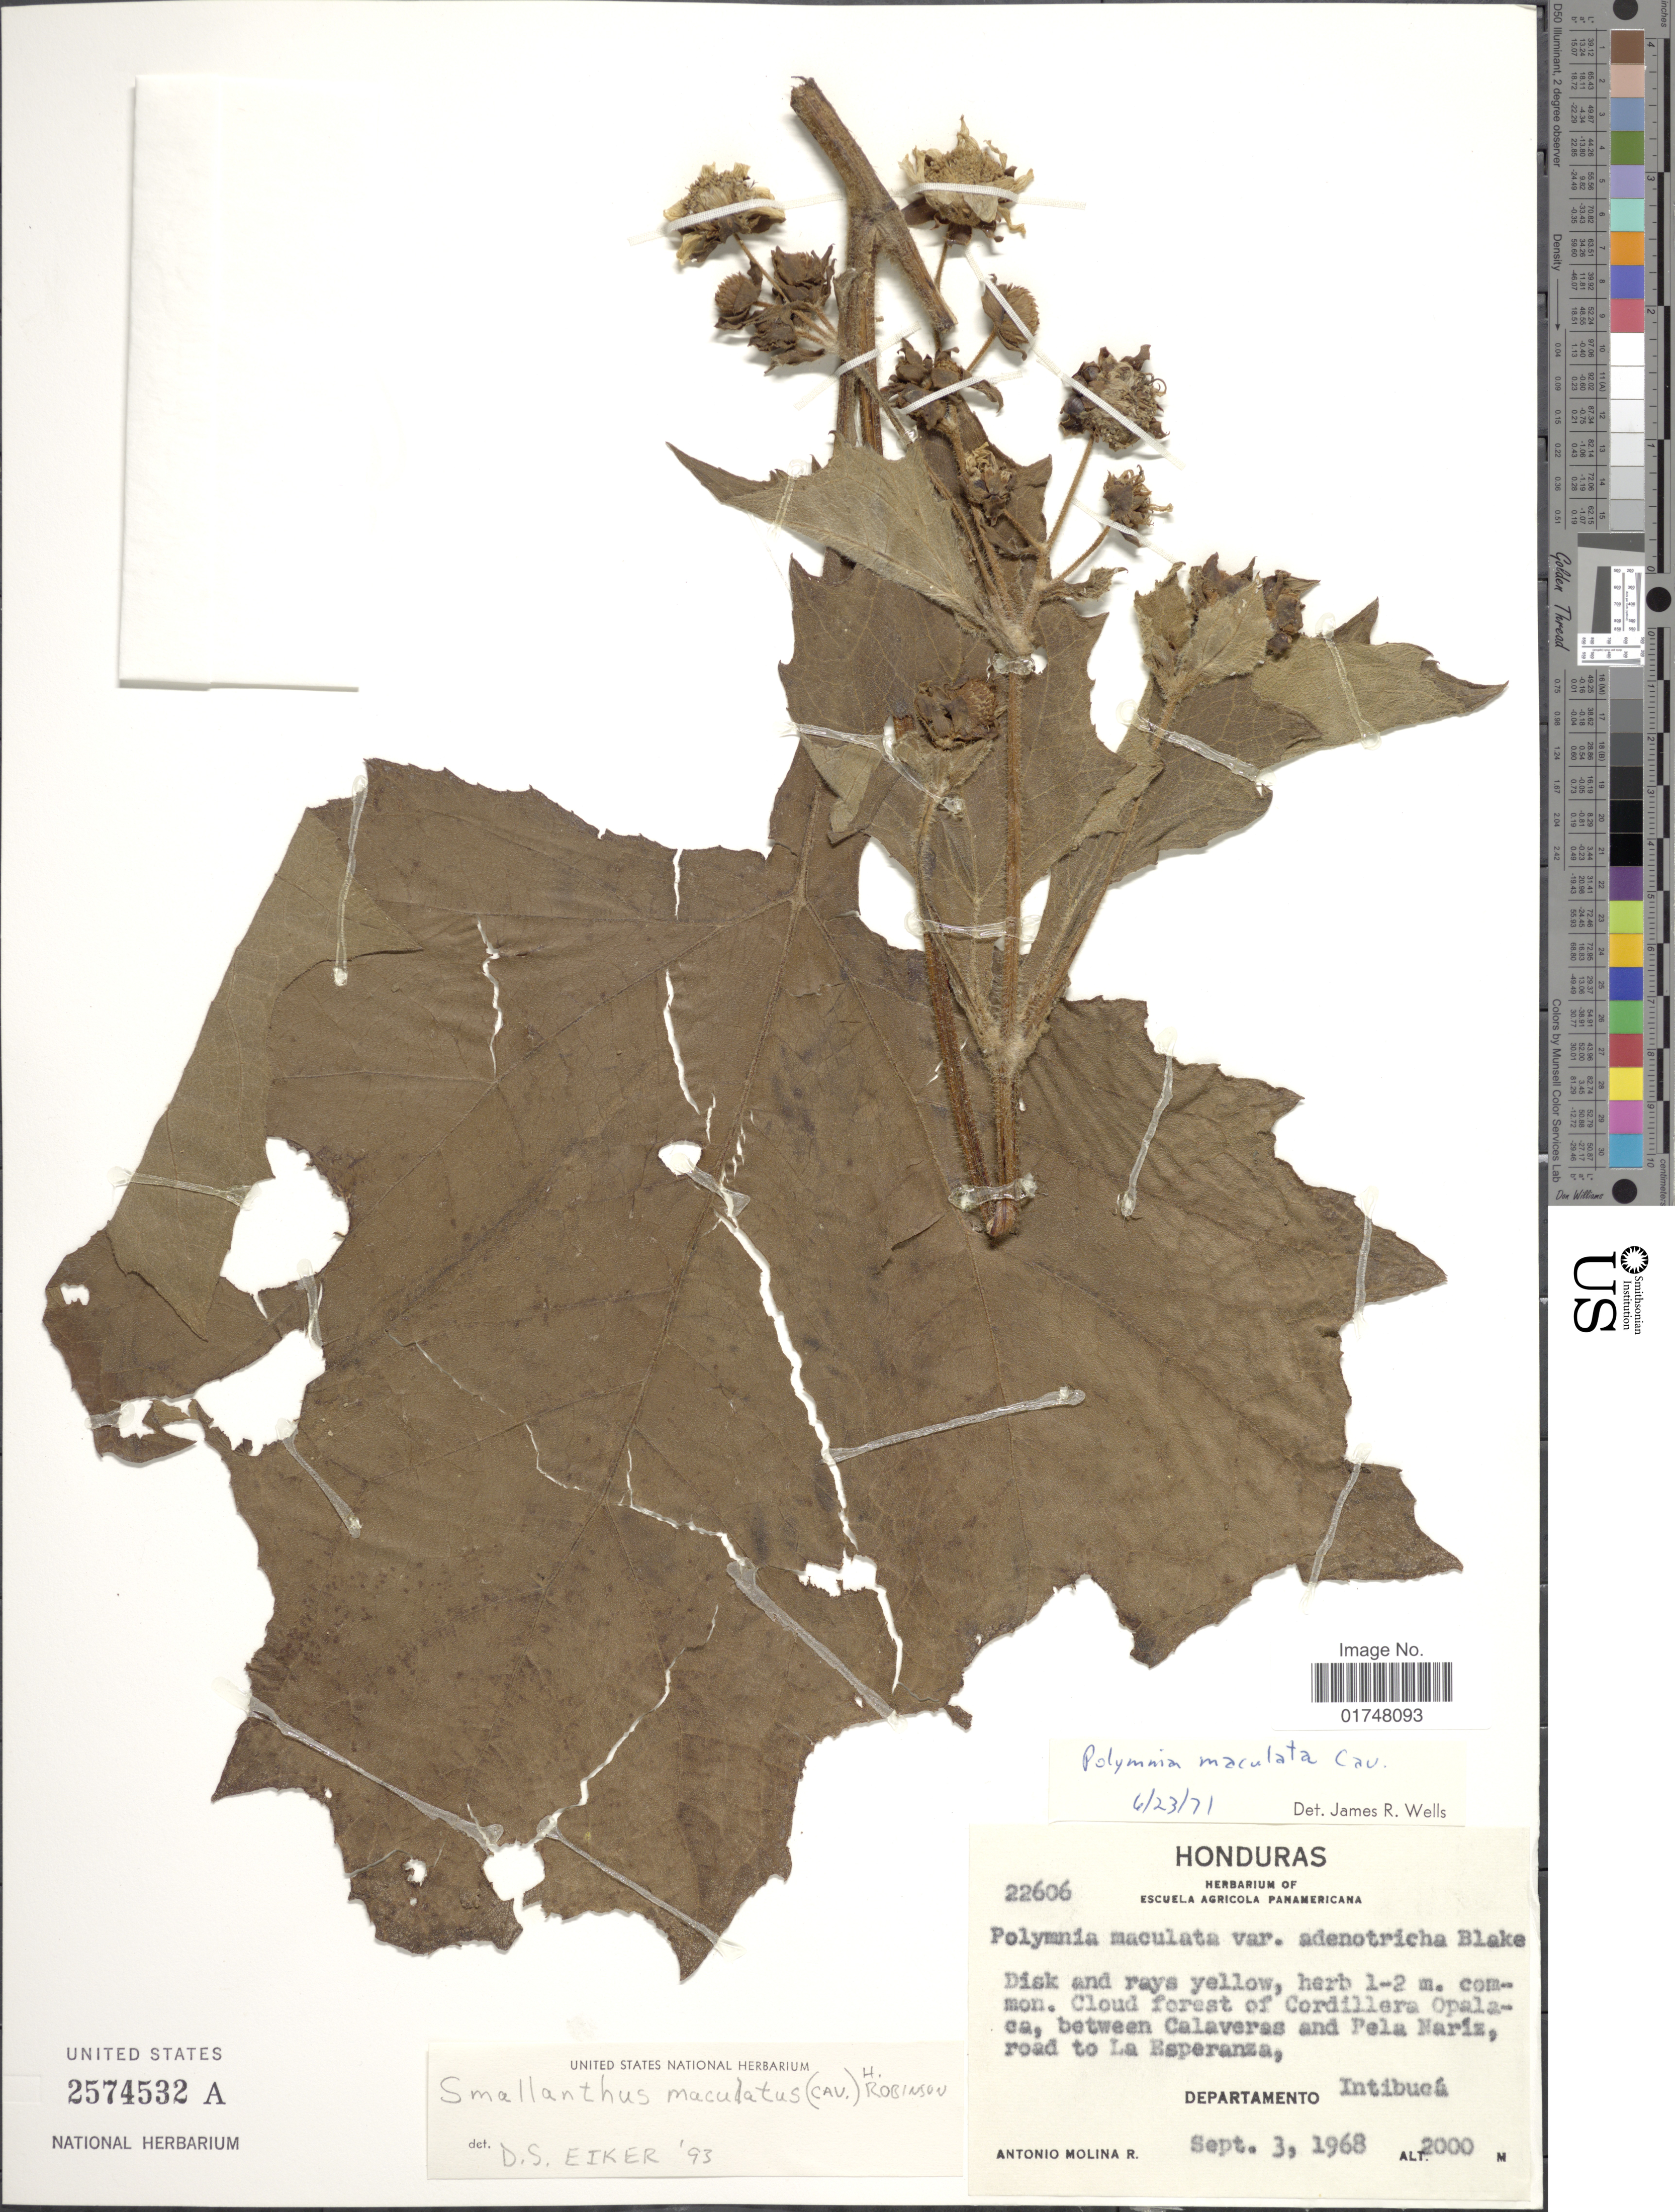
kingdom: Plantae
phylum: Tracheophyta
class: Magnoliopsida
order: Asterales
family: Asteraceae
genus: Smallanthus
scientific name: Smallanthus maculatus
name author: (Cav.) H. Rob.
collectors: A. Molina R.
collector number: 22606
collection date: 1968-09-03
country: Honduras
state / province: Intibuca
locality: Cordillera Opalaca, between Calaveras and Pela Nariz, road to La Esperanza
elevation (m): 2000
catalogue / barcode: US 2574532A